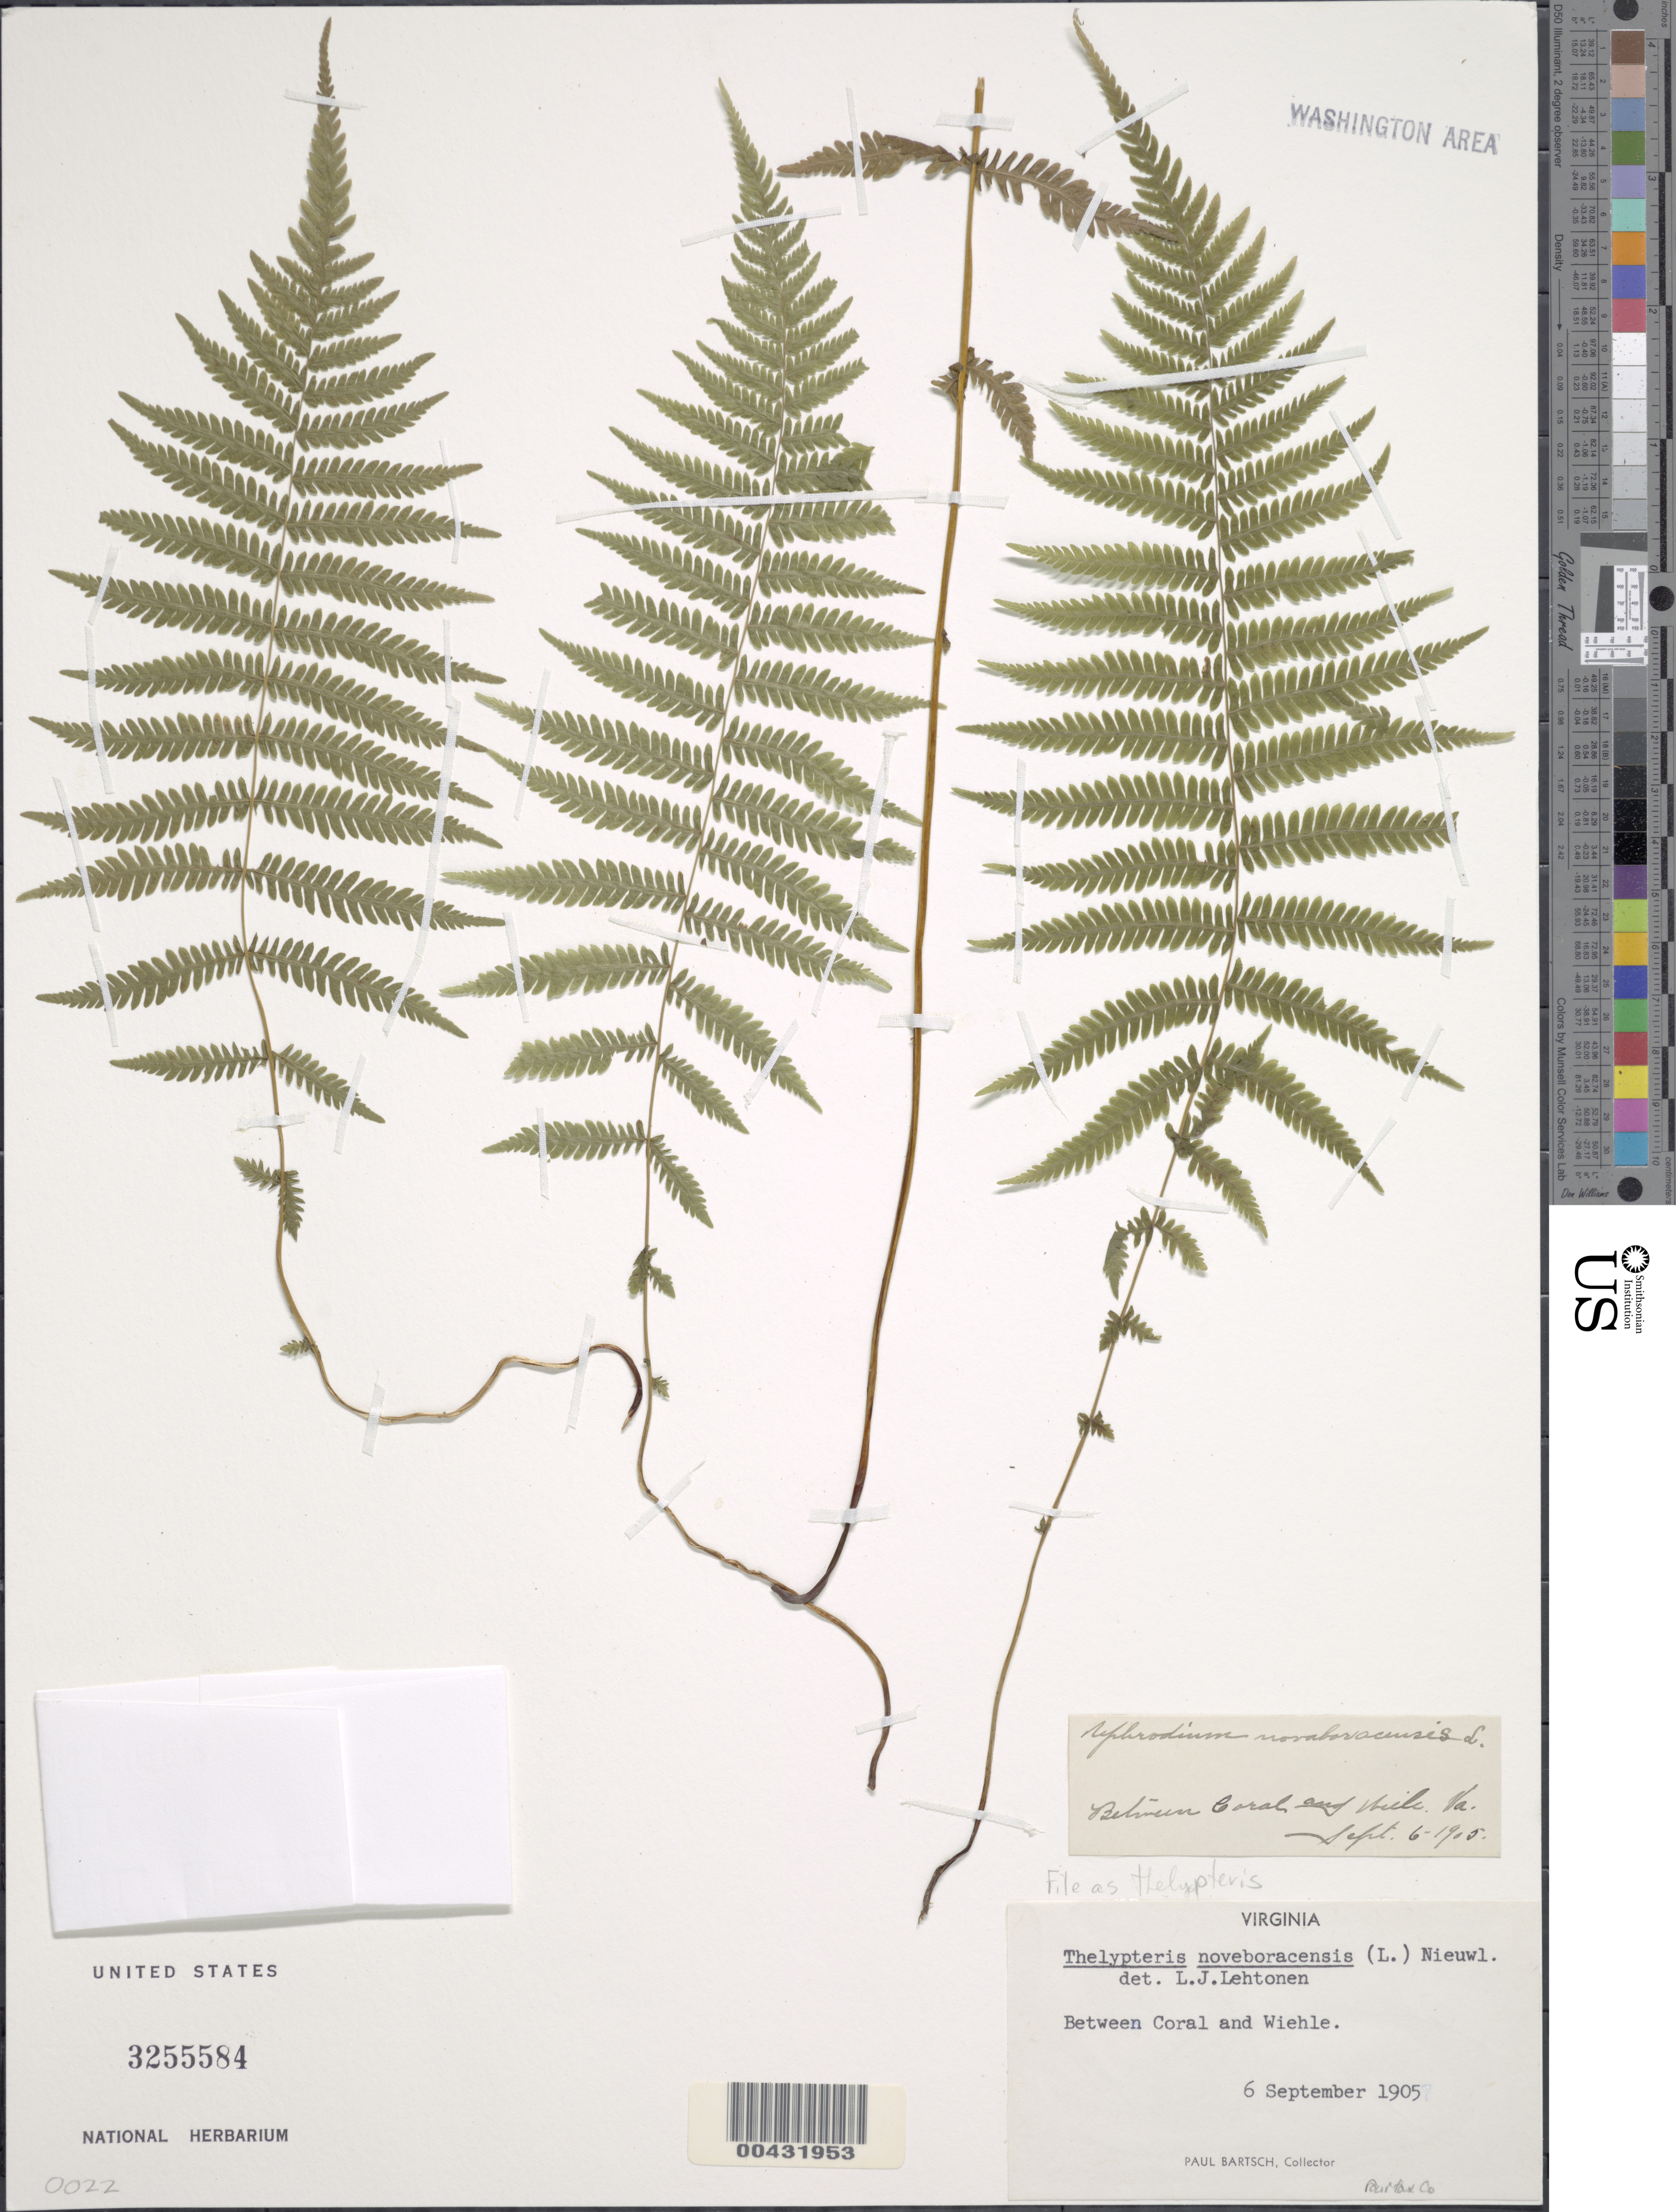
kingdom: Plantae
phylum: Tracheophyta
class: Polypodiopsida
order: Polypodiales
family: Thelypteridaceae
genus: Parathelypteris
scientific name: Parathelypteris noveboracensis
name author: (L.) Ching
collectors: P. Bartsch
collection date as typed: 06 Sep 1905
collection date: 1905-09-06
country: United States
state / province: Virginia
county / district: Fairfax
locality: Between Coral and Wiehle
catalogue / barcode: US 3255584